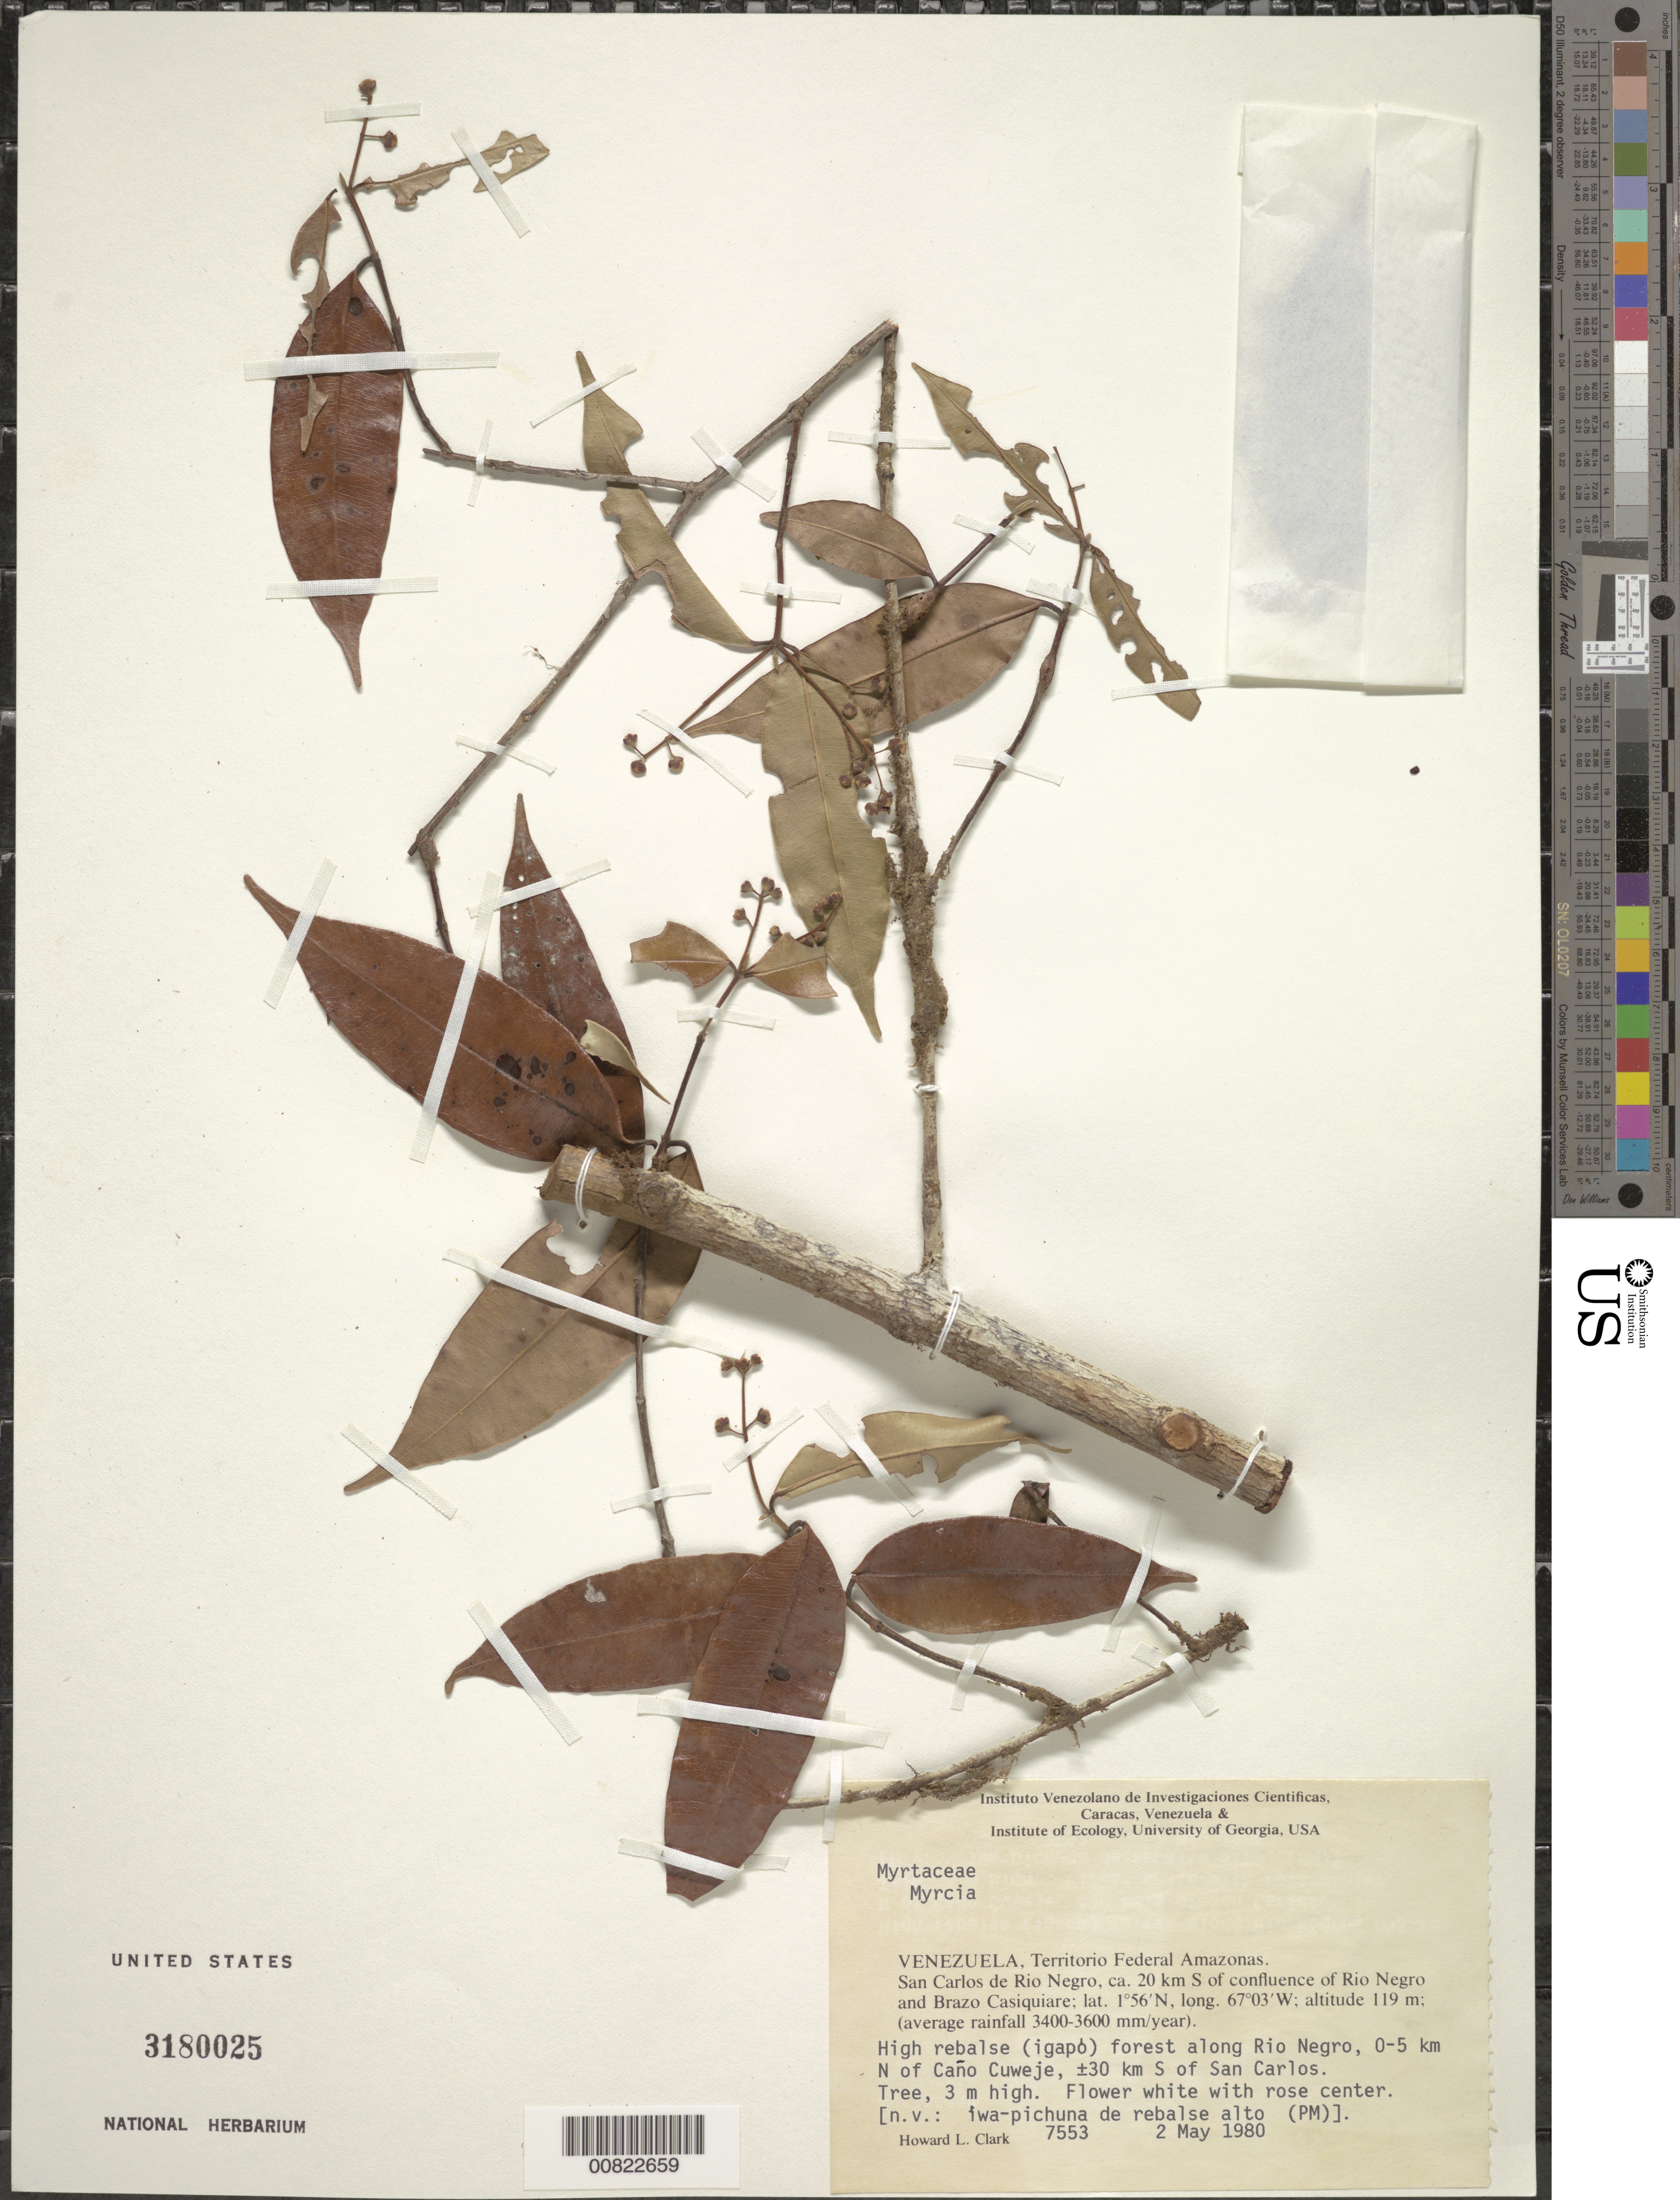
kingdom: Plantae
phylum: Tracheophyta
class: Magnoliopsida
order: Myrtales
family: Myrtaceae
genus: Myrcia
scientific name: Myrcia sp.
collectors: H. L. Clark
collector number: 7553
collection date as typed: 2-May-80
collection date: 1980-05-02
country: Venezuela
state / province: Amazonas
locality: San Carlos de Río Negro, ca. 20 km S of confluence of Río Negro and Brazo Casiquiare, 0-5km N of Caño Cuweje, 30 km S of San Carlos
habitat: High rebalse (igapód) forest along river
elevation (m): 119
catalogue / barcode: US 3180025